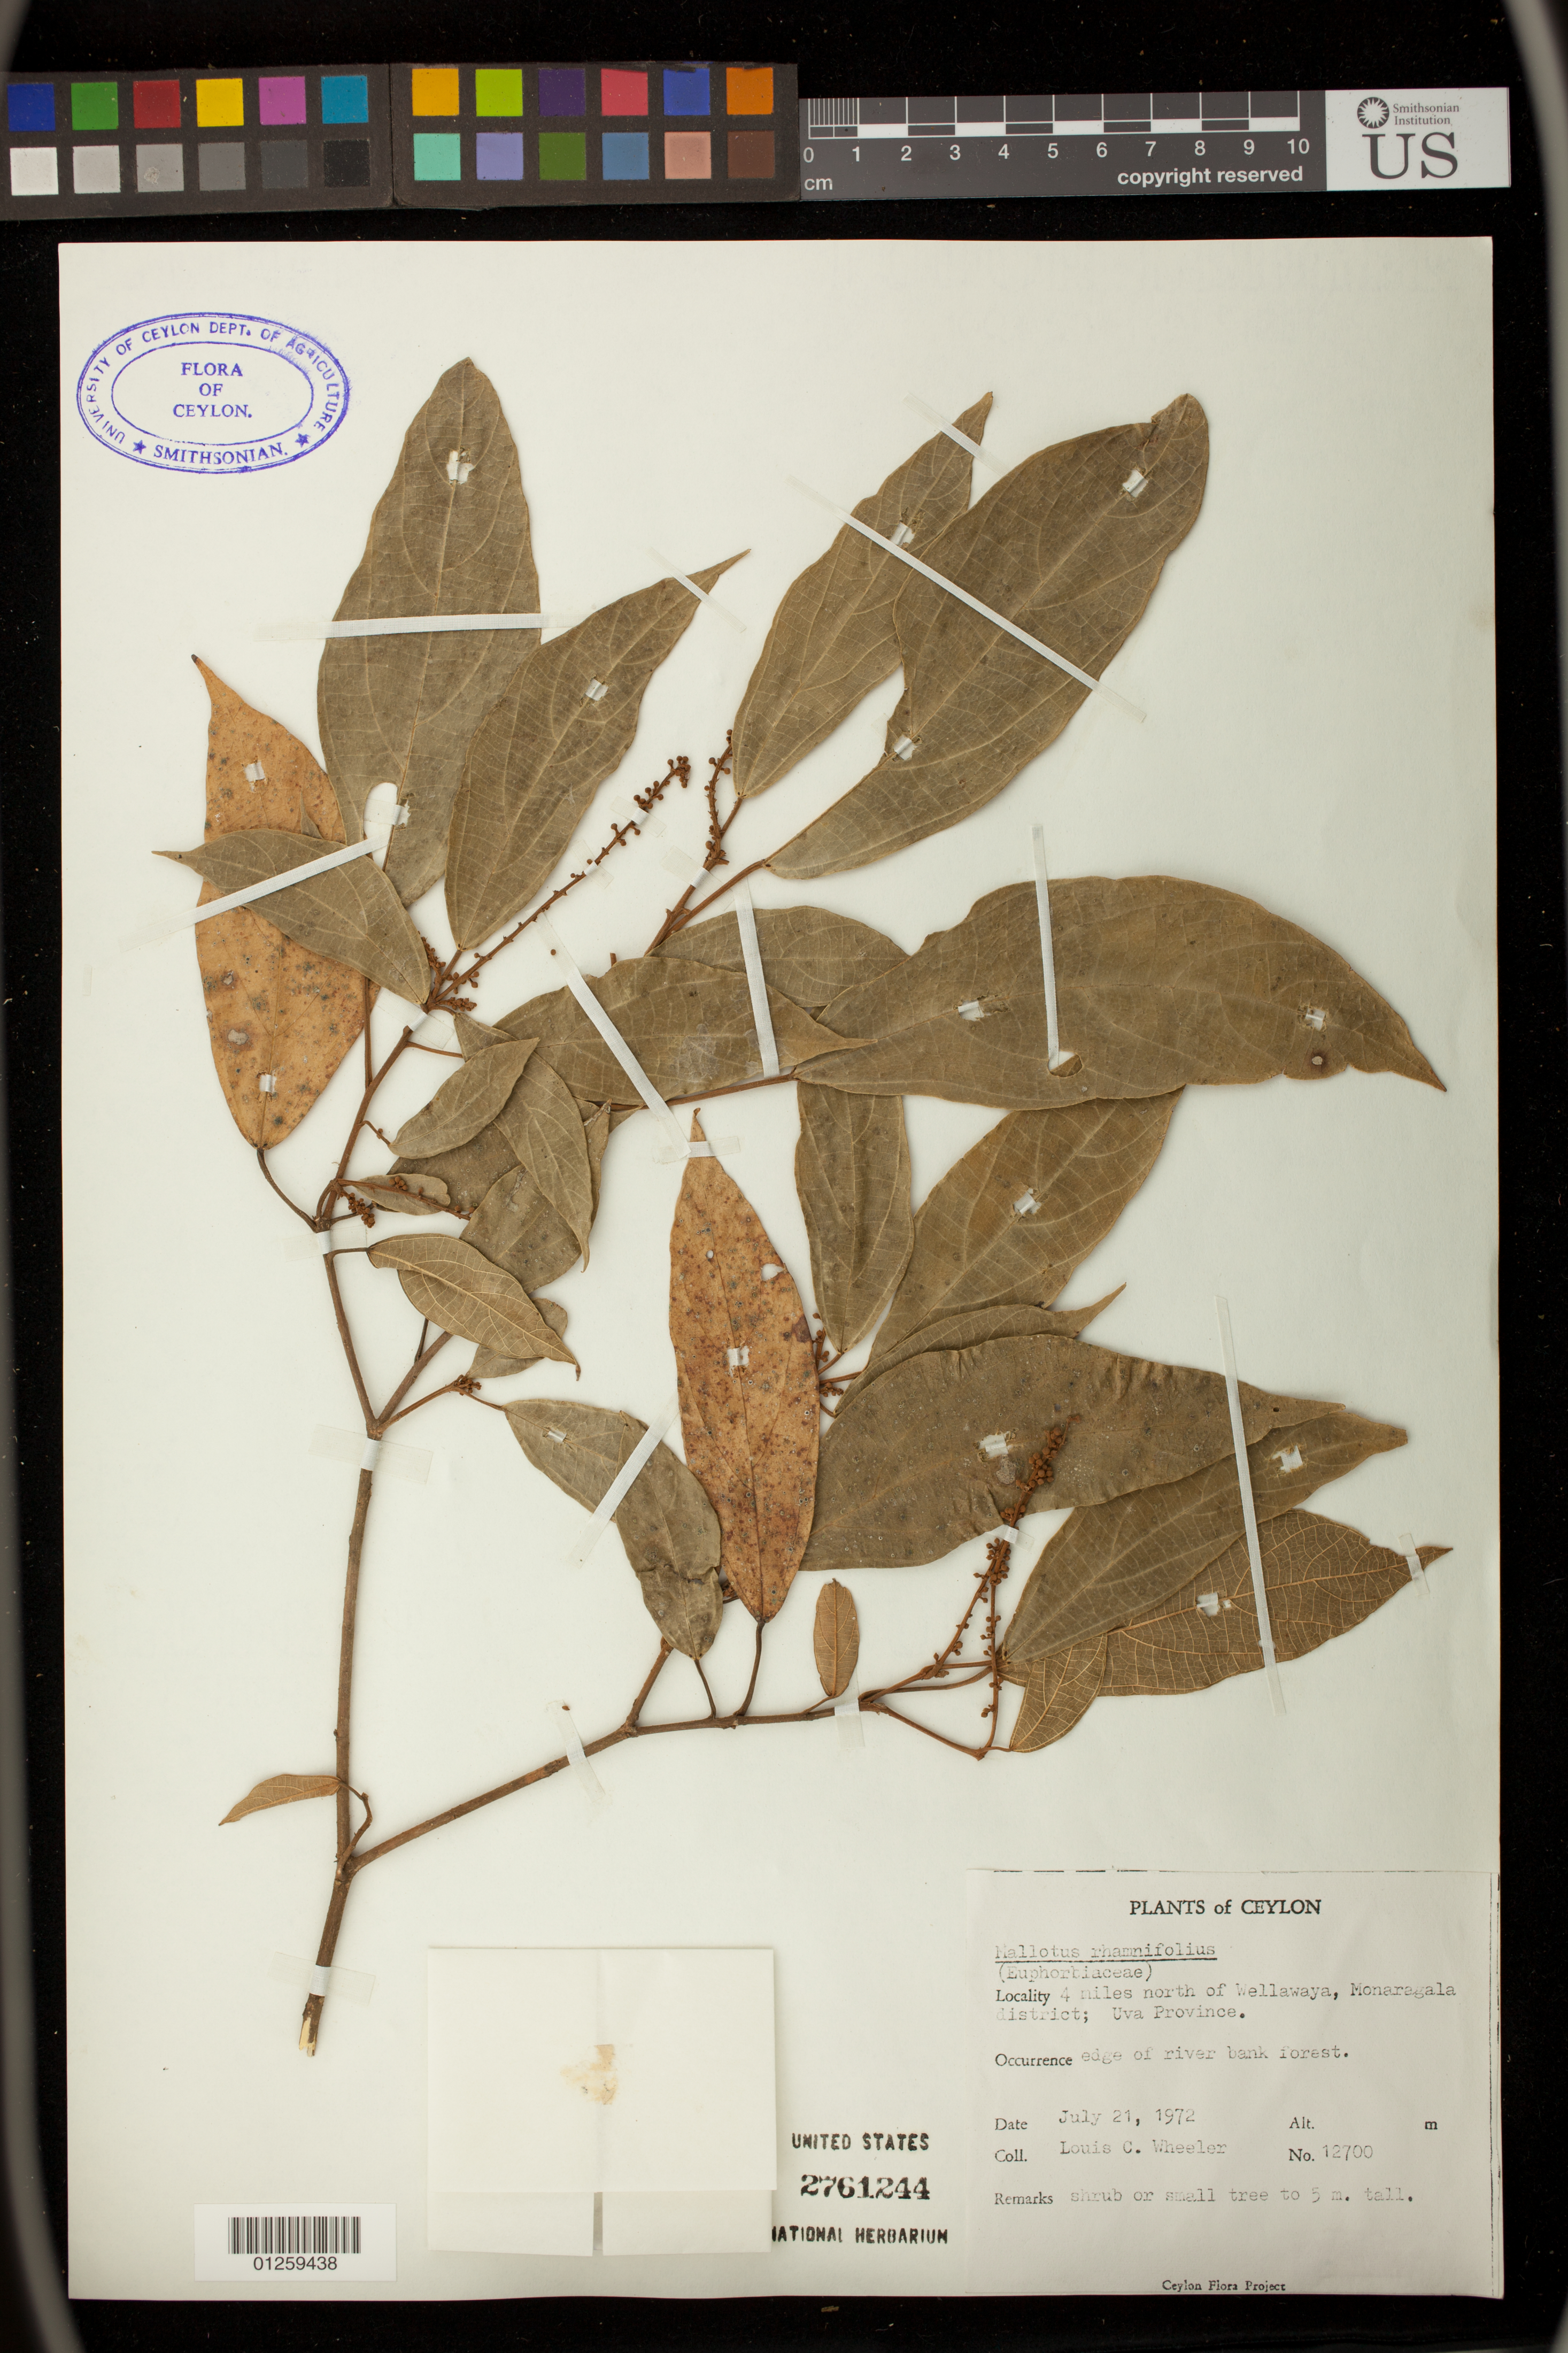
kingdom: Plantae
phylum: Tracheophyta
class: Magnoliopsida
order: Malpighiales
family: Euphorbiaceae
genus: Mallotus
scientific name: Mallotus rhamnifolius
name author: (Willd.) Müll. Arg.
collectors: L. C. Wheeler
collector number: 12700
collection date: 1972-07-21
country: Sri Lanka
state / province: Uva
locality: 4 miles north of Wellawaya, Monaragala district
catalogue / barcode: US 2761244